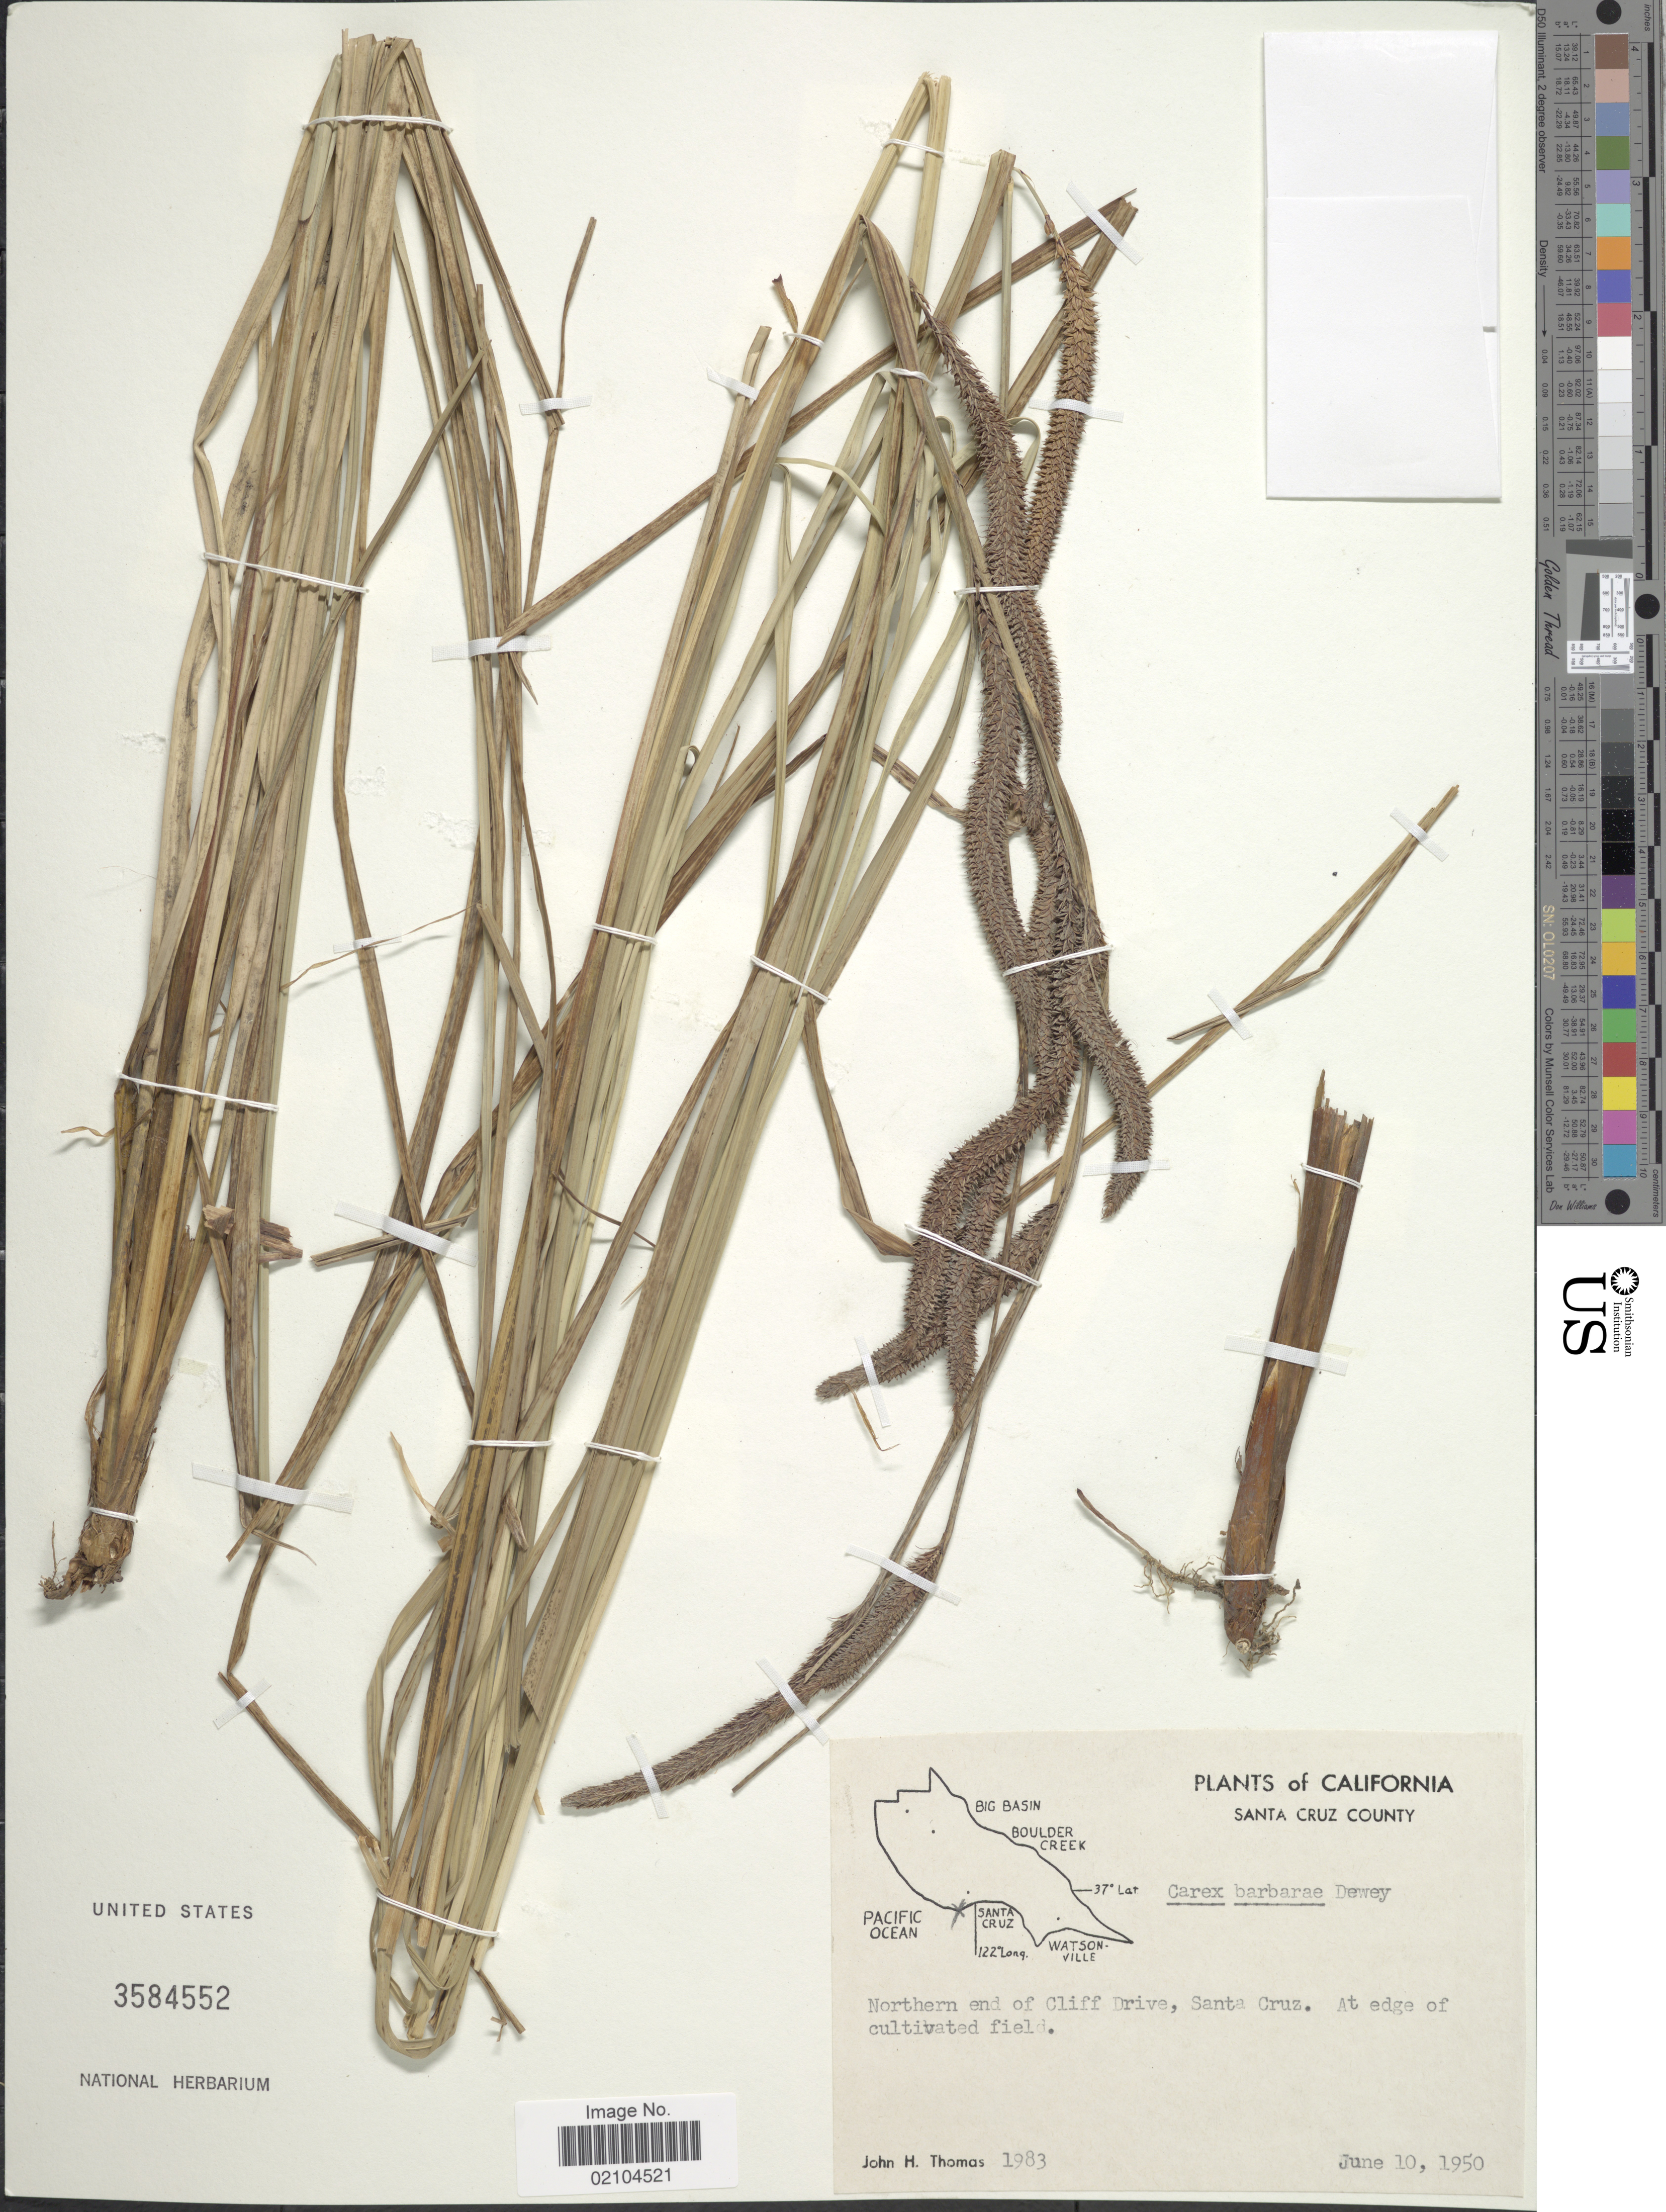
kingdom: Plantae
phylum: Tracheophyta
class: Liliopsida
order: Poales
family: Cyperaceae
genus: Carex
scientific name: Carex barbarae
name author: Dewey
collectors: J. H. Thomas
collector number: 1983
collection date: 1950-06-10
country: United States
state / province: California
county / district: Santa Cruz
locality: Santa Cruz County, northern end of Cliff Drive, Santa Cruz, at edge of cultivated field.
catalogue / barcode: US 3584552